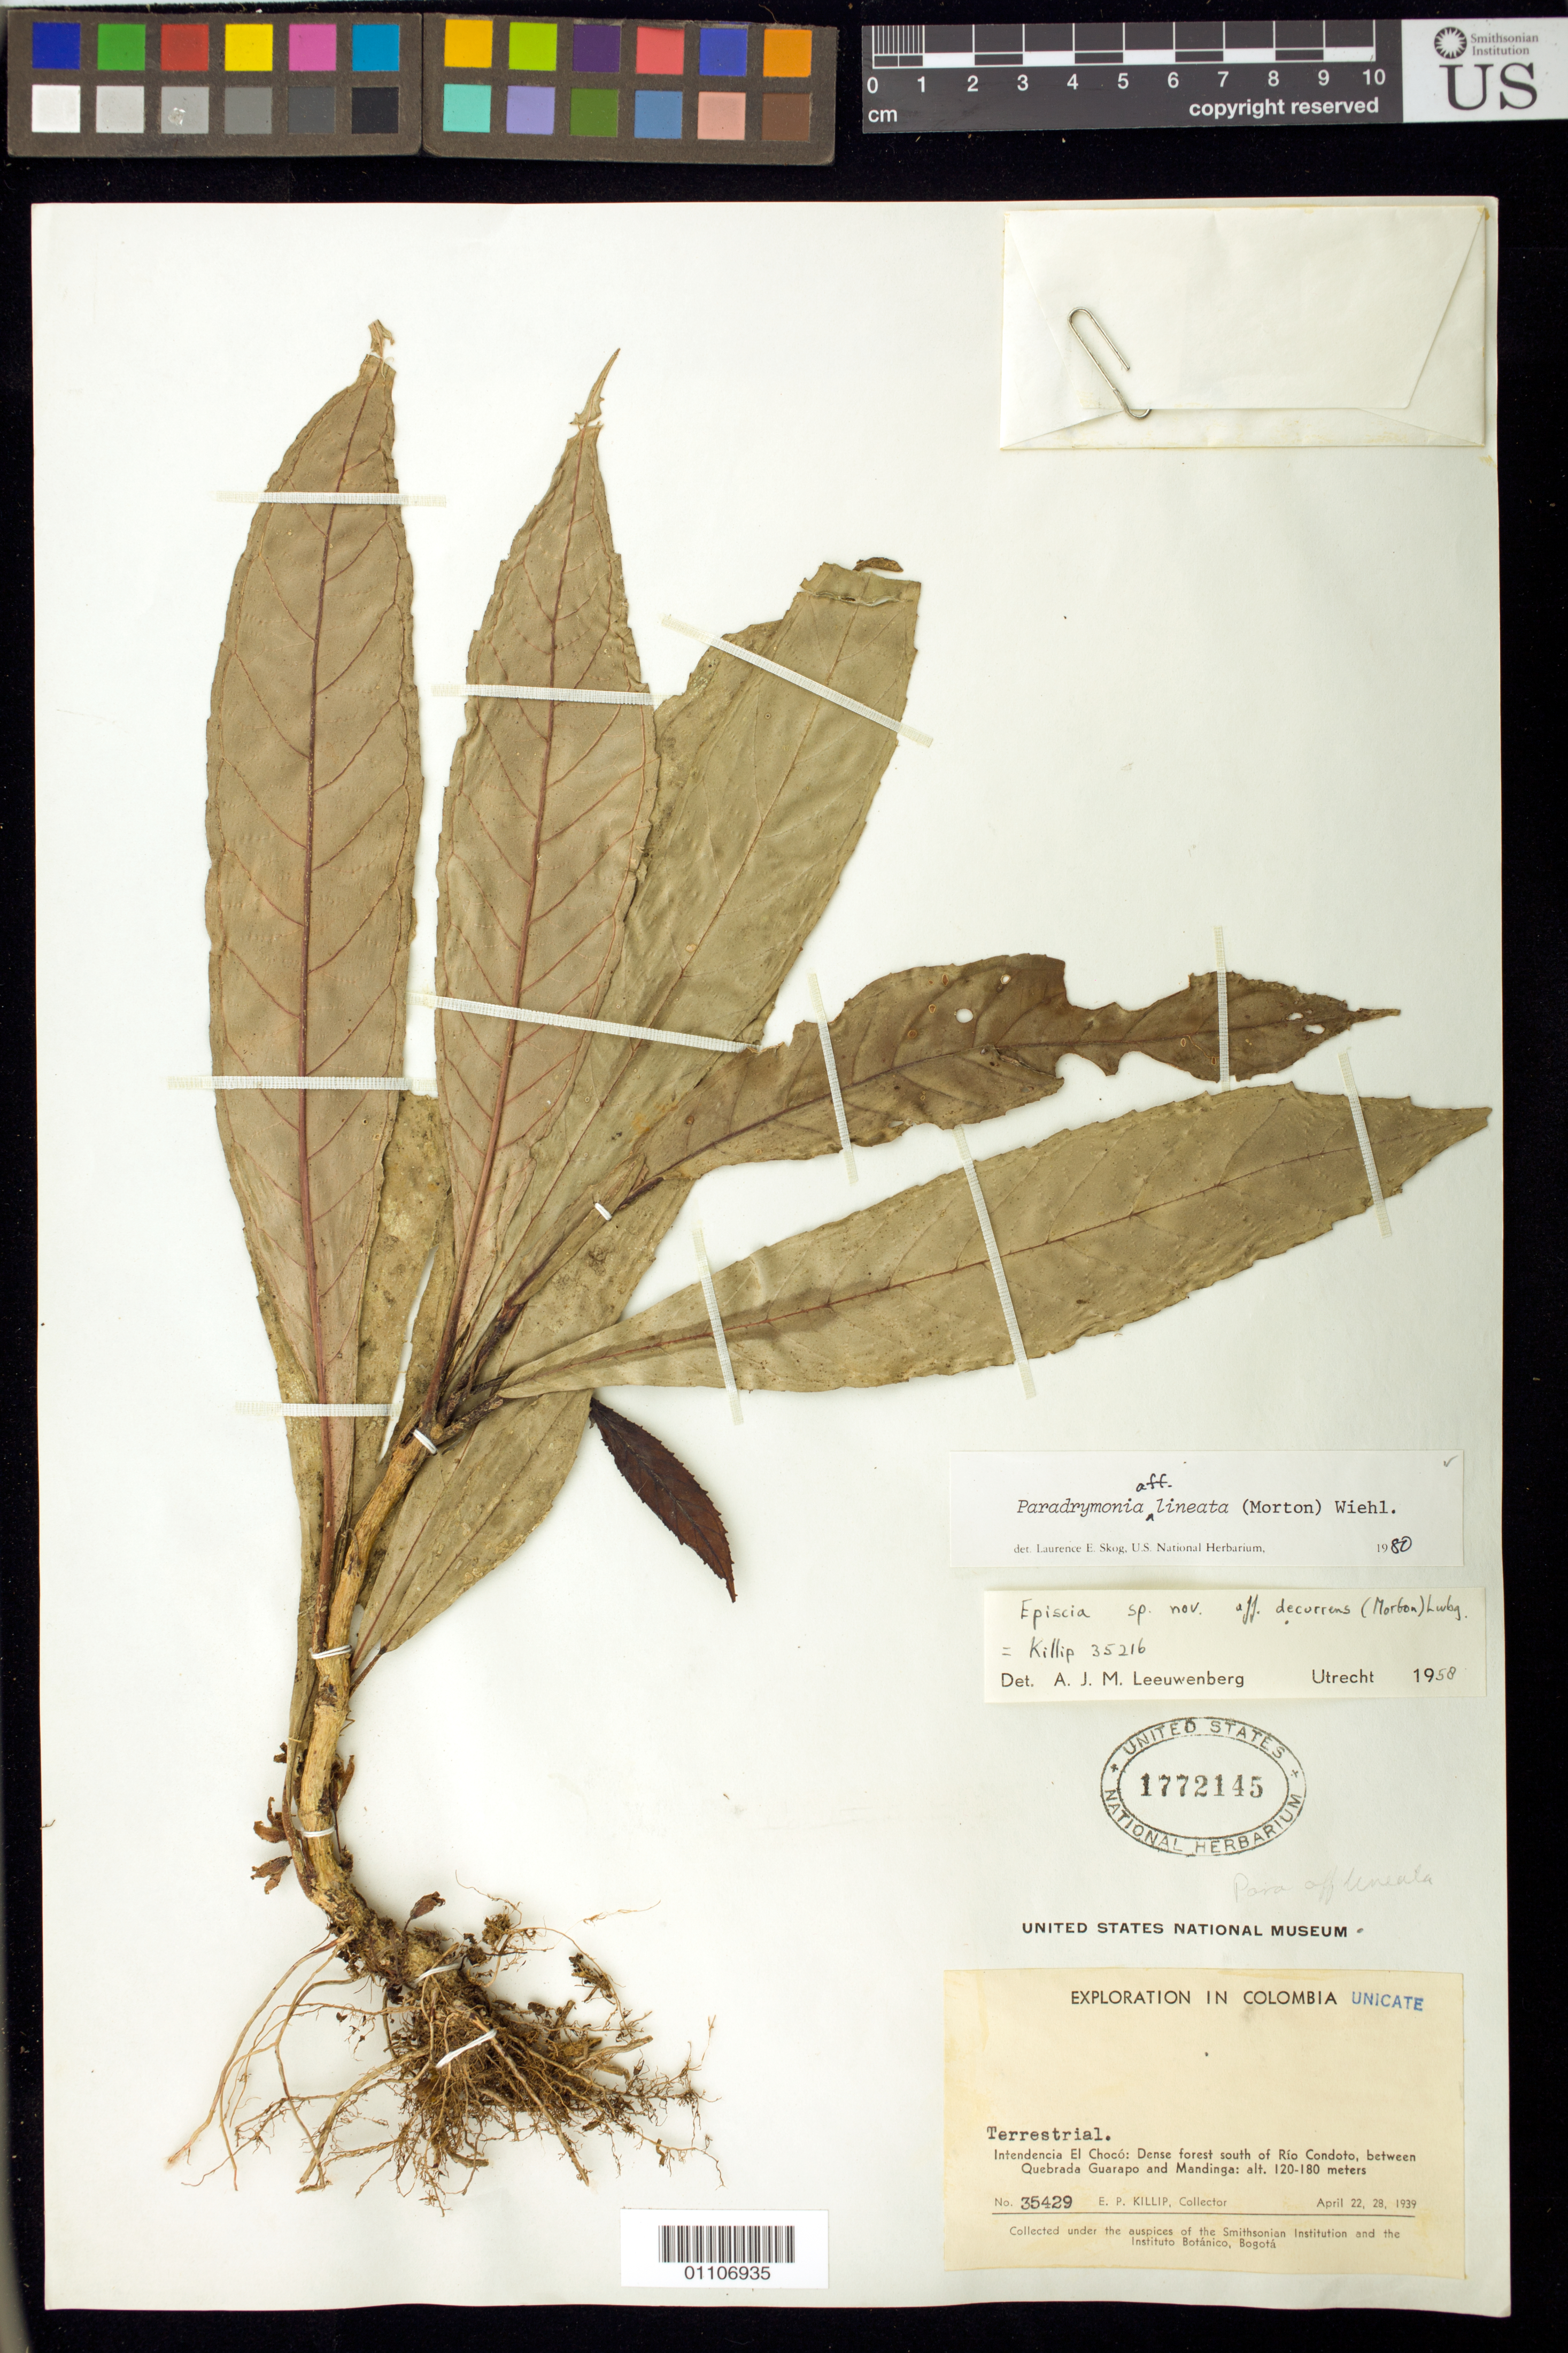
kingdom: Plantae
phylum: Tracheophyta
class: Magnoliopsida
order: Lamiales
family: Gesneriaceae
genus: Paradrymonia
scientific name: Paradrymonia lineata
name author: (C.V. Morton) Wiehler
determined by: Skog, Laurence E.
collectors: E. P. Killip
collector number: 35429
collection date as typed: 22-28 Apr 1939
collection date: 1939-04-22/1939-04-28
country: Colombia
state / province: Choco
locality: Dense forest S of Rio Condoto, between Quebrada Guarapo and Mandinga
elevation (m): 120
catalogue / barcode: US 1772145